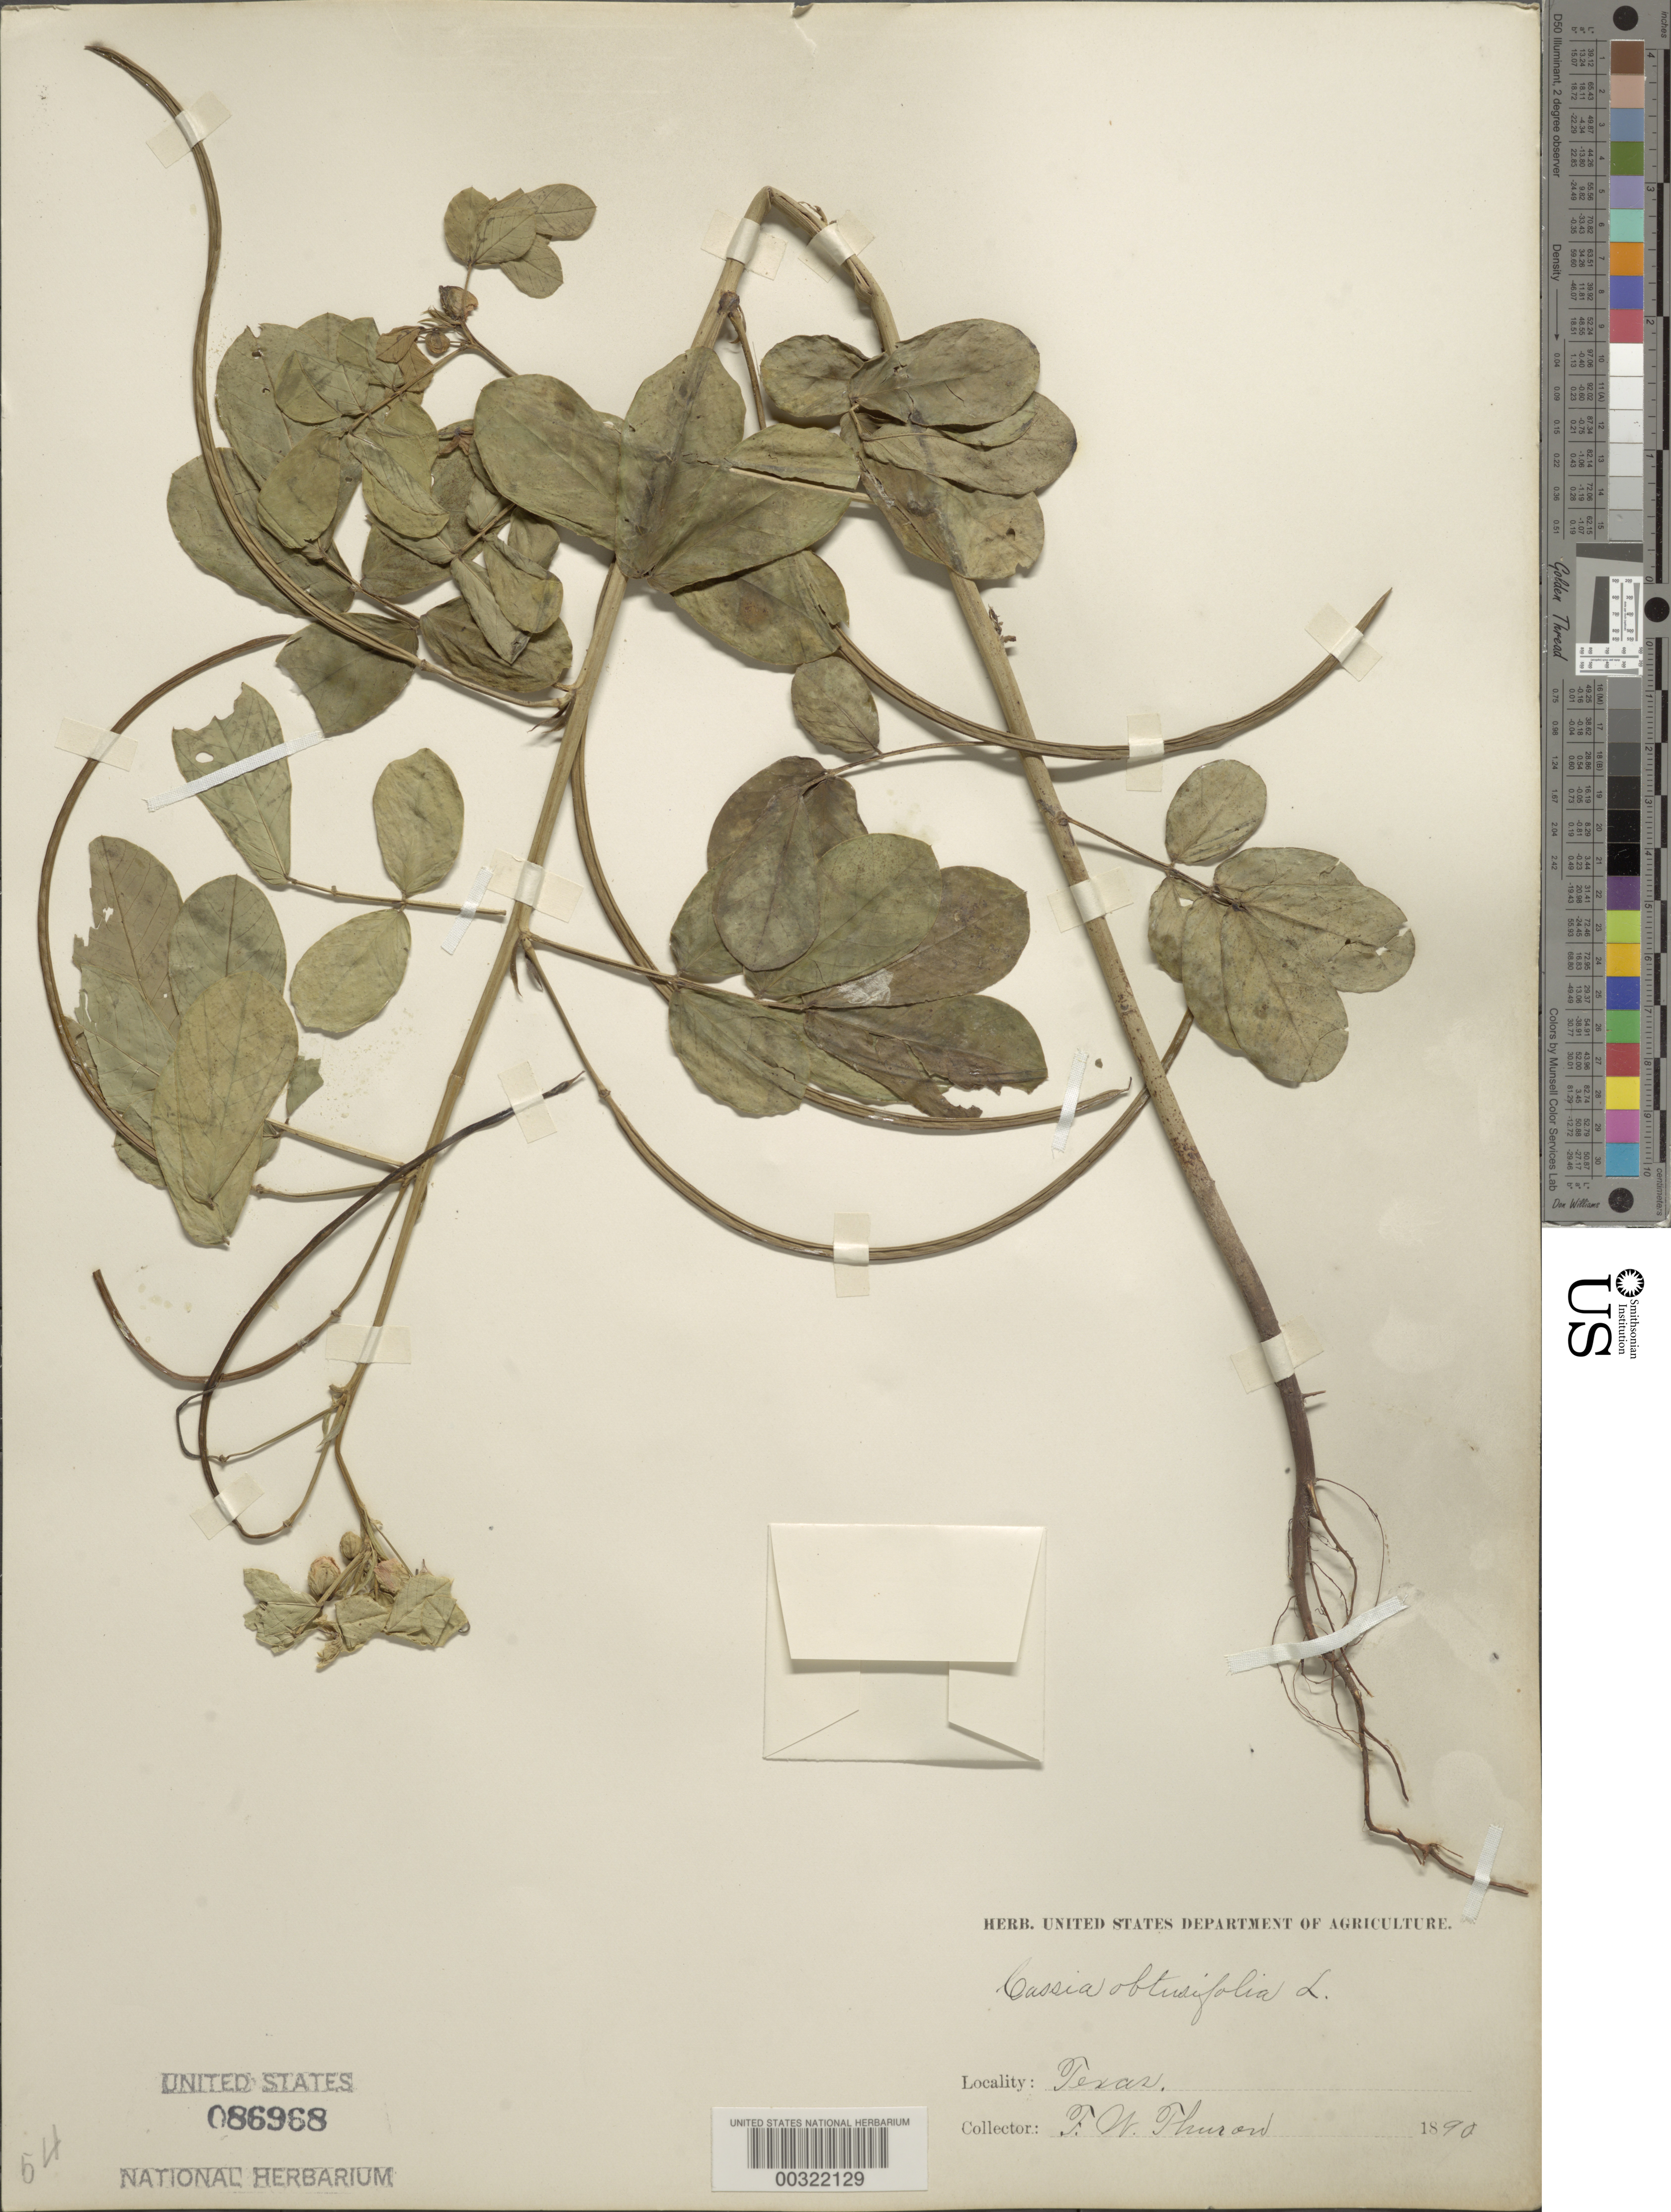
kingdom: Plantae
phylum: Tracheophyta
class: Magnoliopsida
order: Fabales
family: Fabaceae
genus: Senna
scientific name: Senna obtusifolia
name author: (L.) H.S. Irwin & Barneby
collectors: F. W. Thurow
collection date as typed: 1890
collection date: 1890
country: United States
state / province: Texas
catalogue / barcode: US 86968